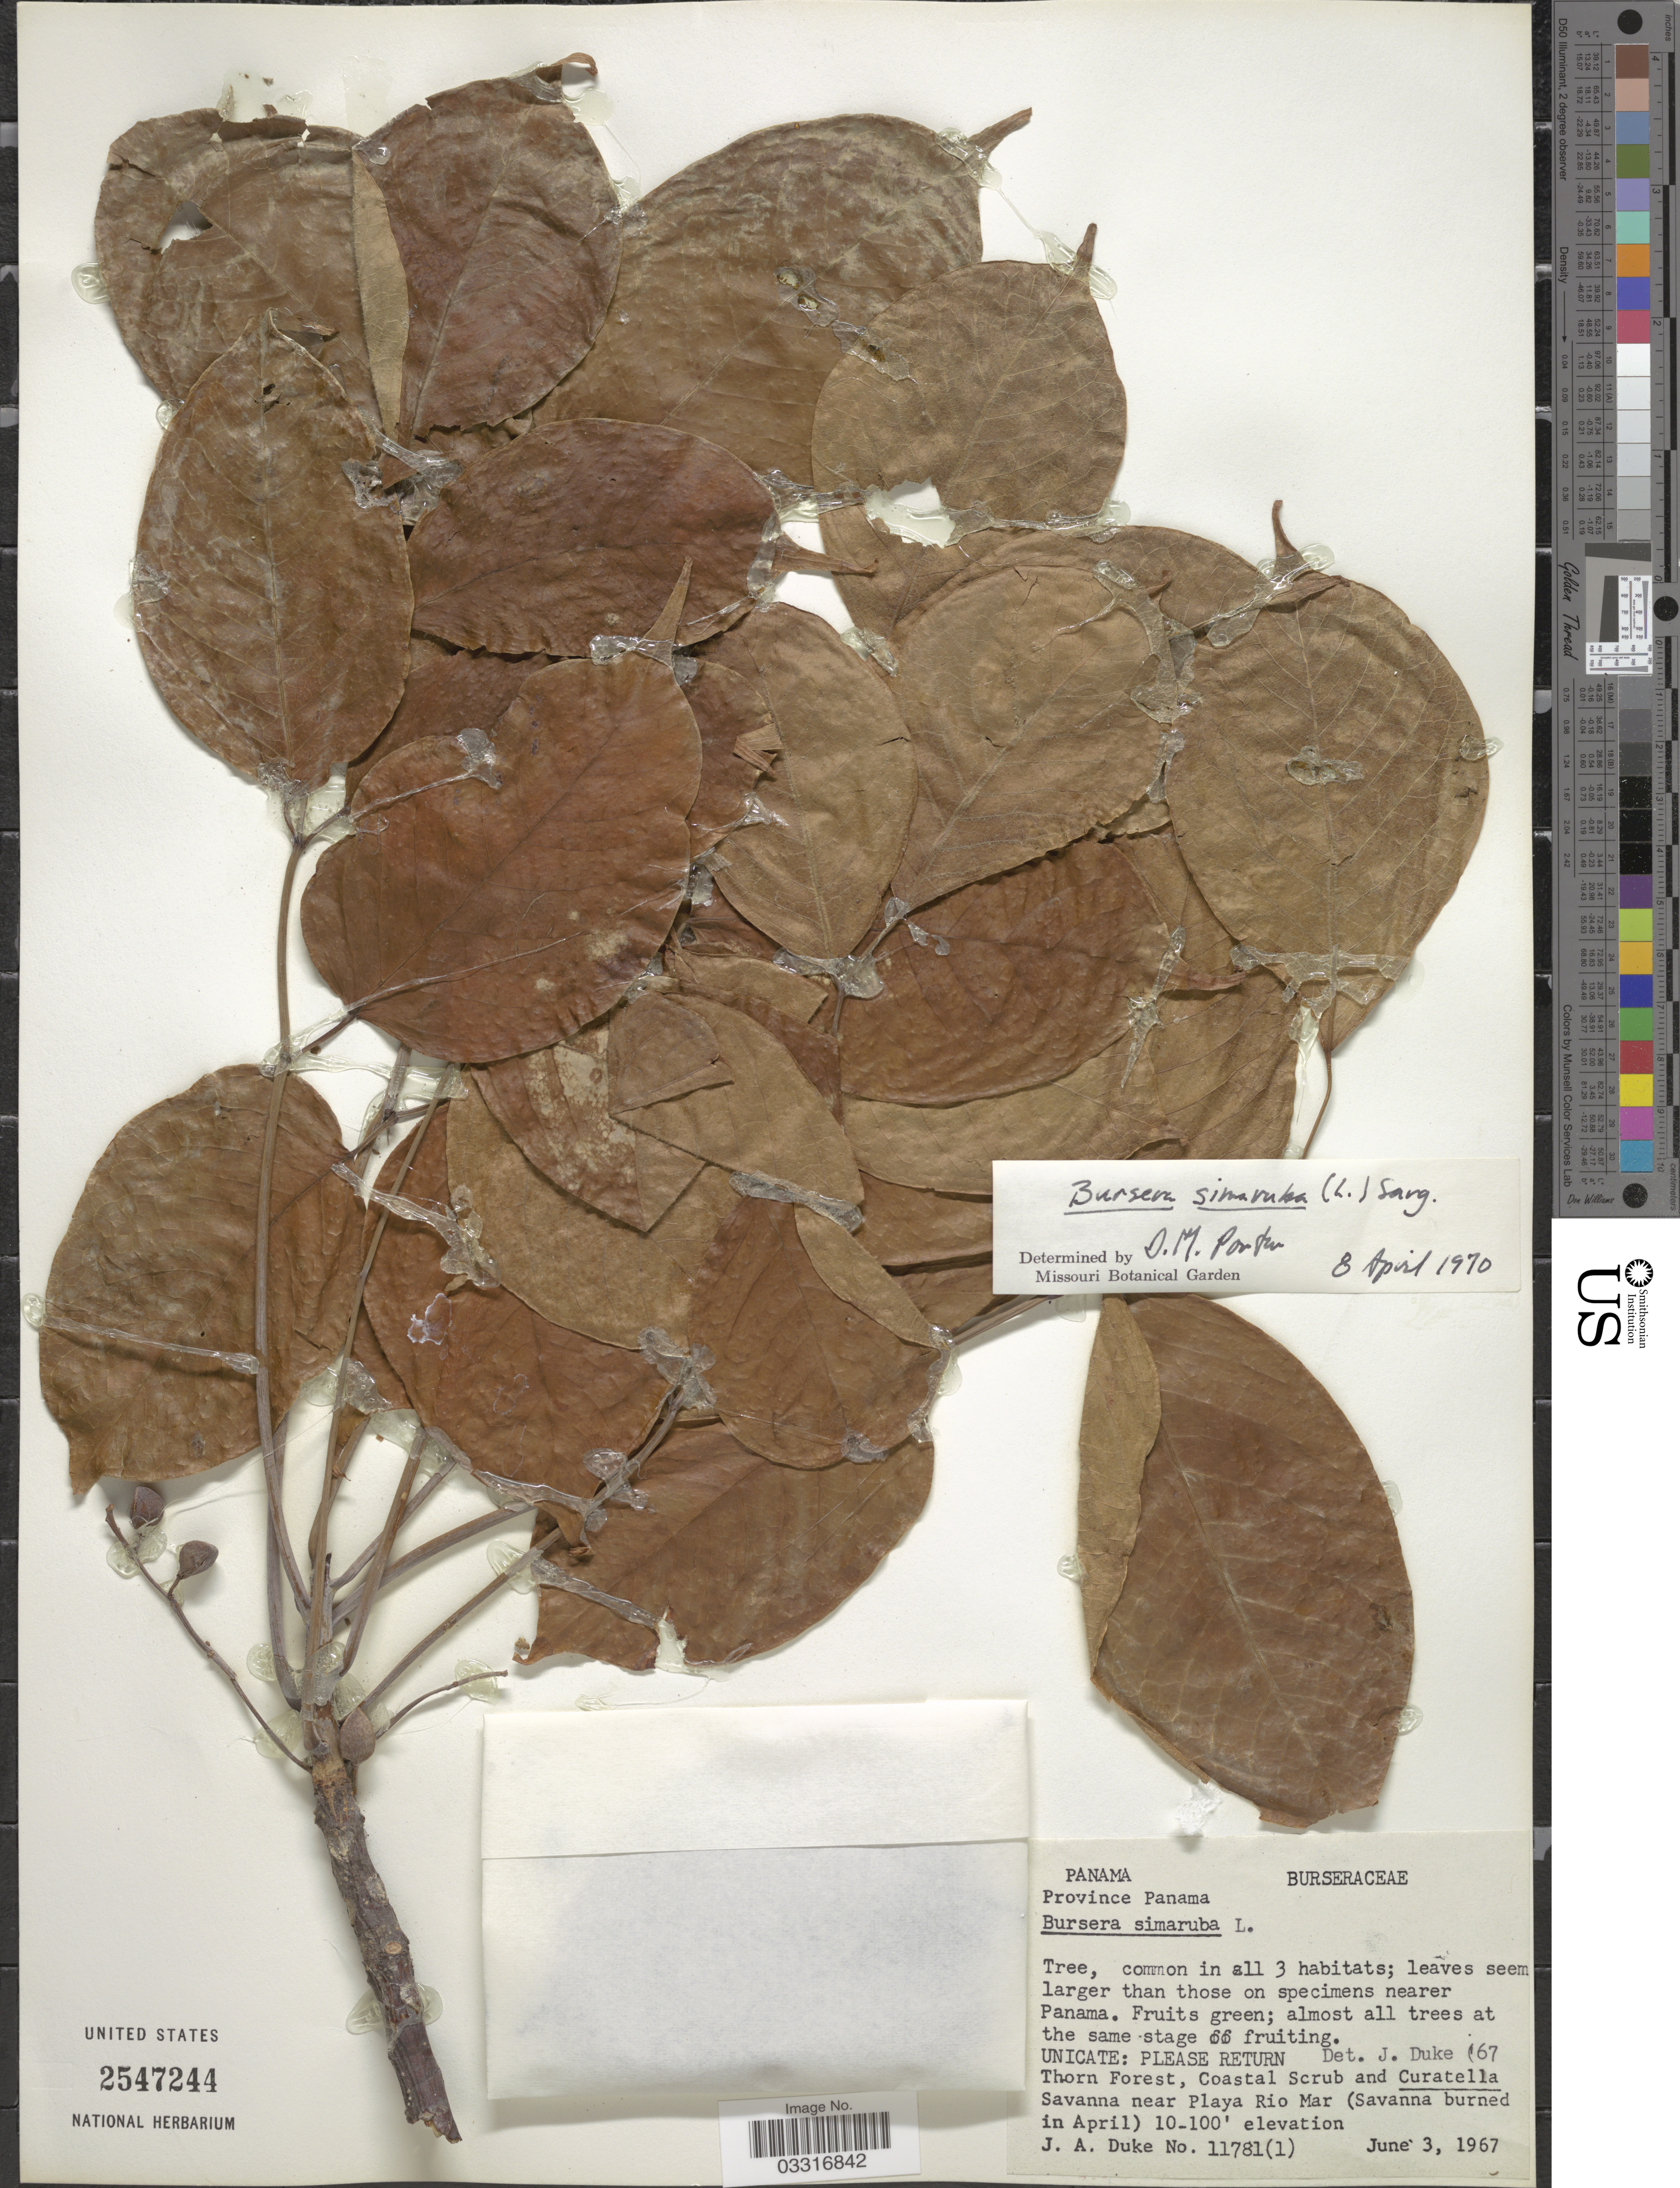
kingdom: Plantae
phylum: Tracheophyta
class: Magnoliopsida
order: Sapindales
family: Burseraceae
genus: Bursera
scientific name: Bursera simaruba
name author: (L.) Sarg.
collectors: J. A. Duke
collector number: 11781 (1)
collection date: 1967-06-03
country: Panama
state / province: Panamá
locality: Savanna near Playa Rio Mar.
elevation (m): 3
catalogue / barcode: US 2547244